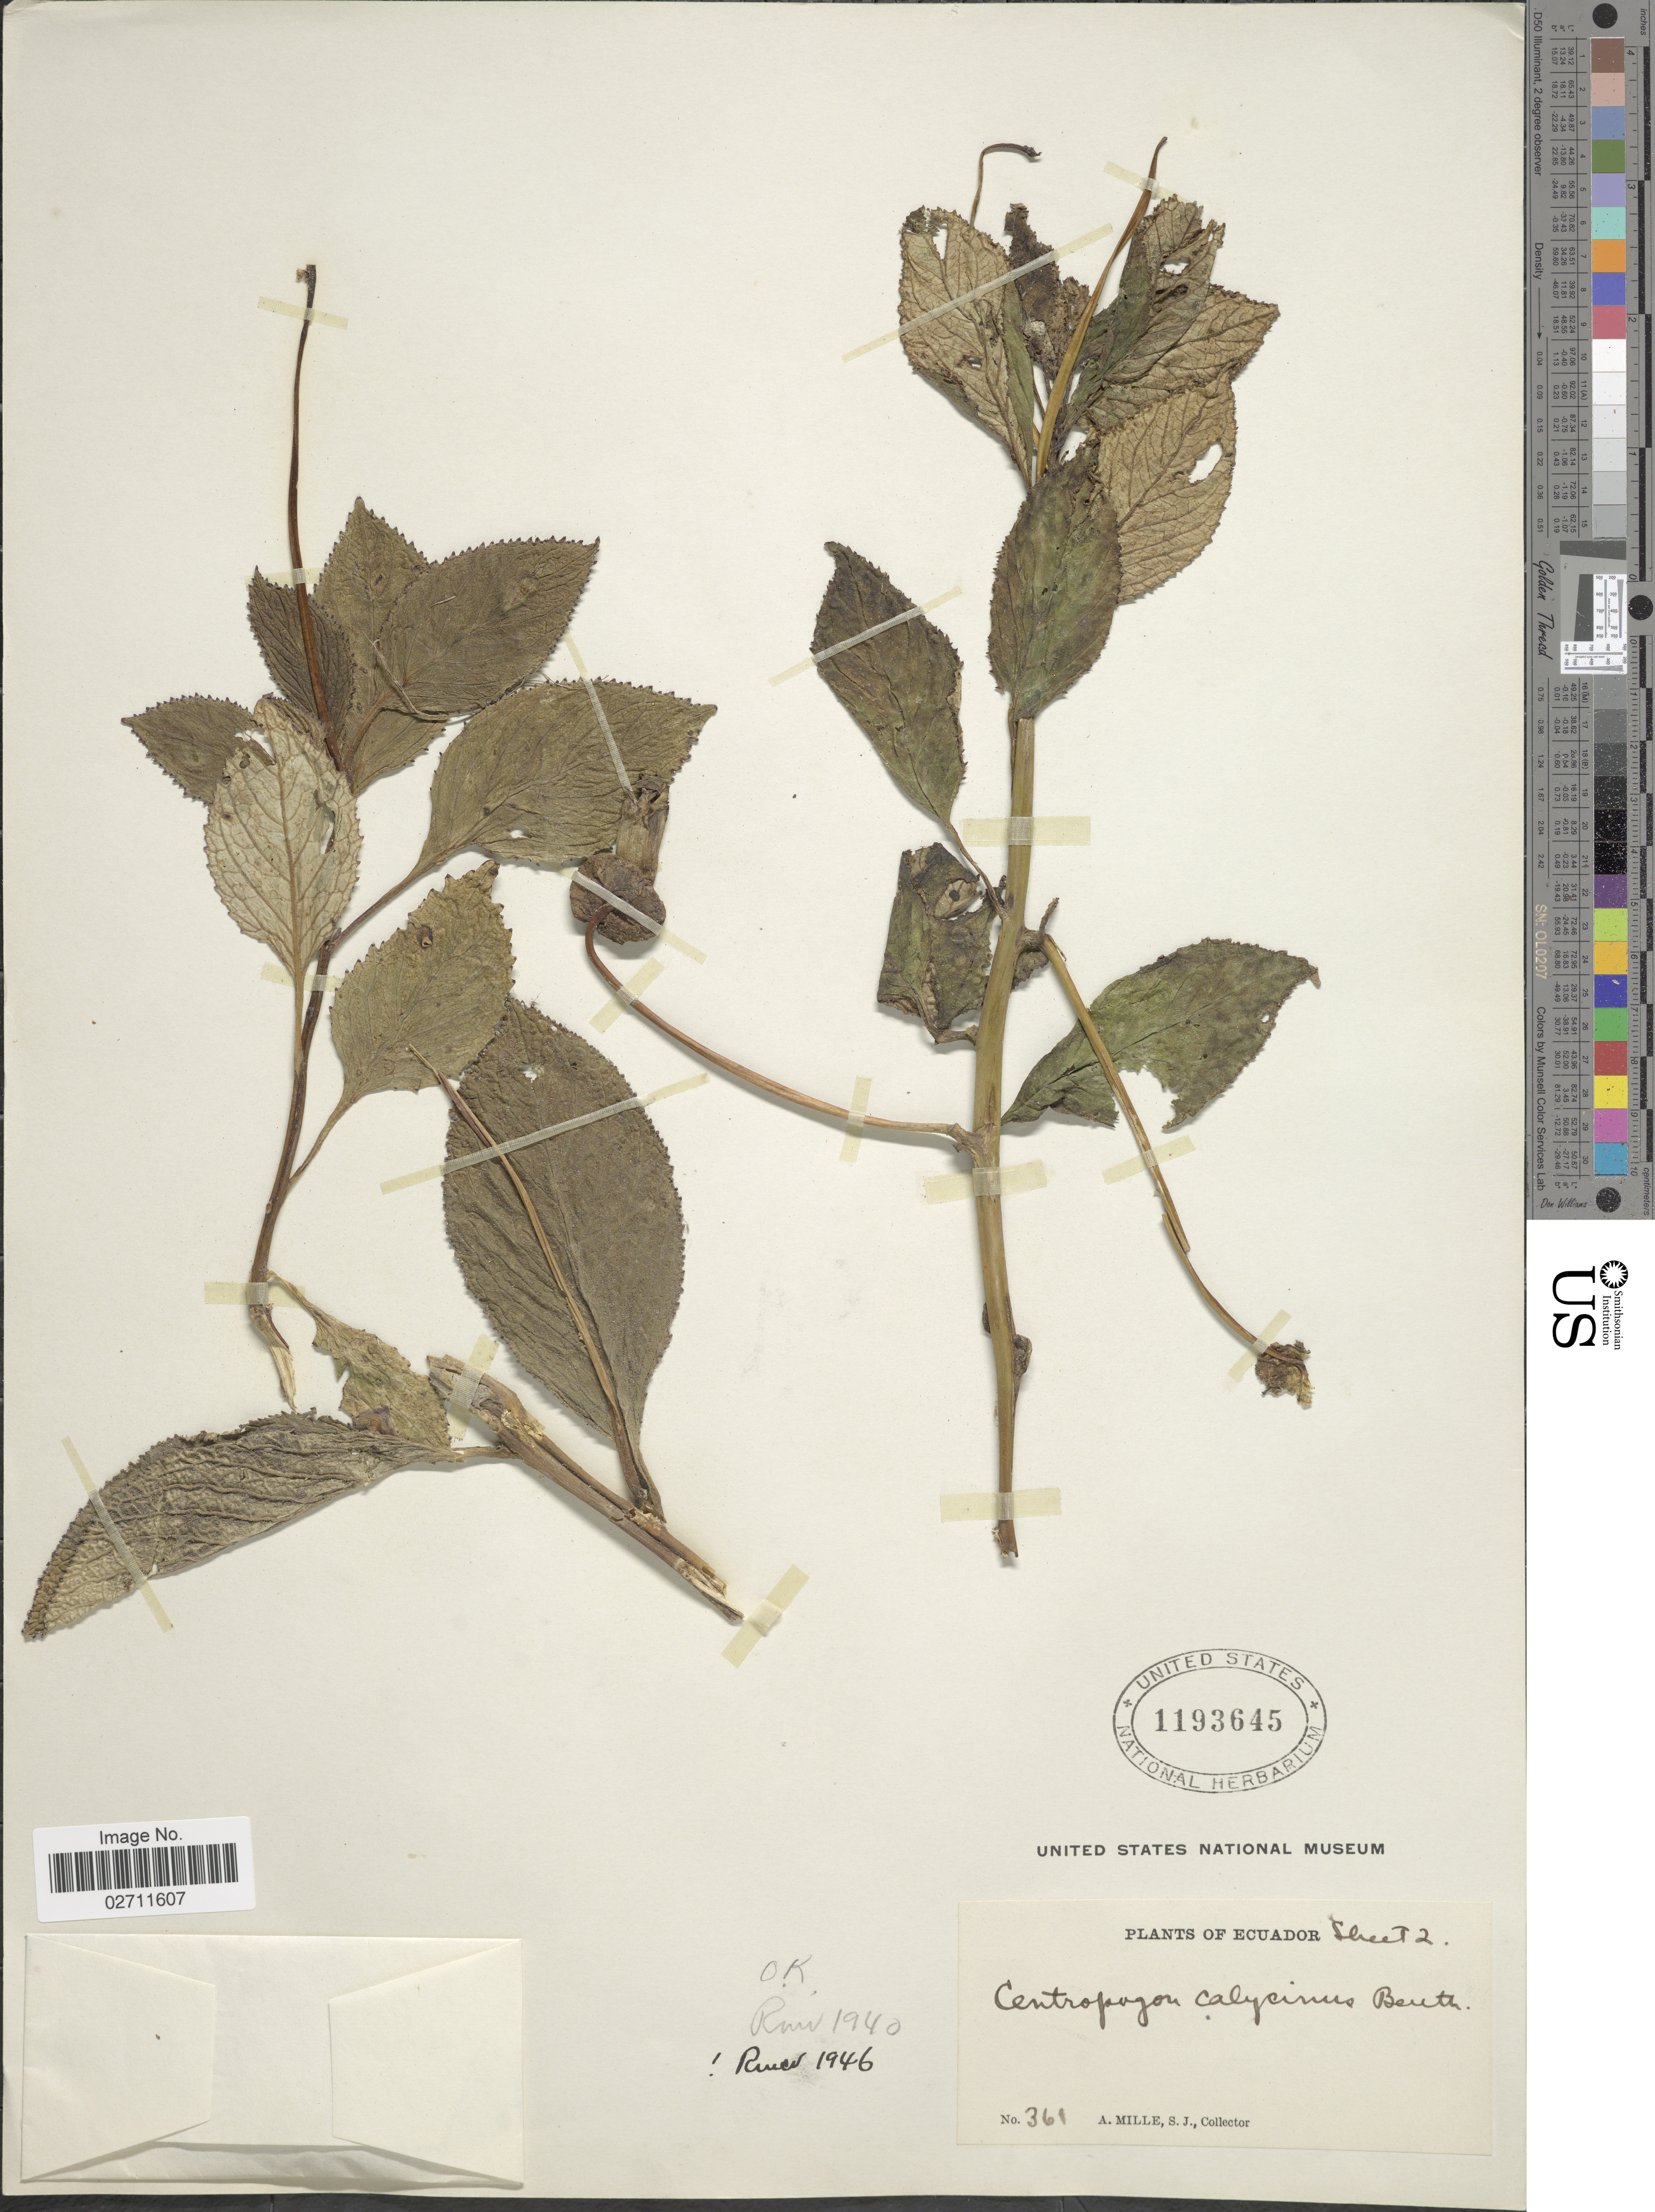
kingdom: Plantae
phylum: Tracheophyta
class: Magnoliopsida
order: Asterales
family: Campanulaceae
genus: Centropogon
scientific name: Centropogon calycinus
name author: Benth.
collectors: A. Mille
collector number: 361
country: Ecuador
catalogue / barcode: US 1193645